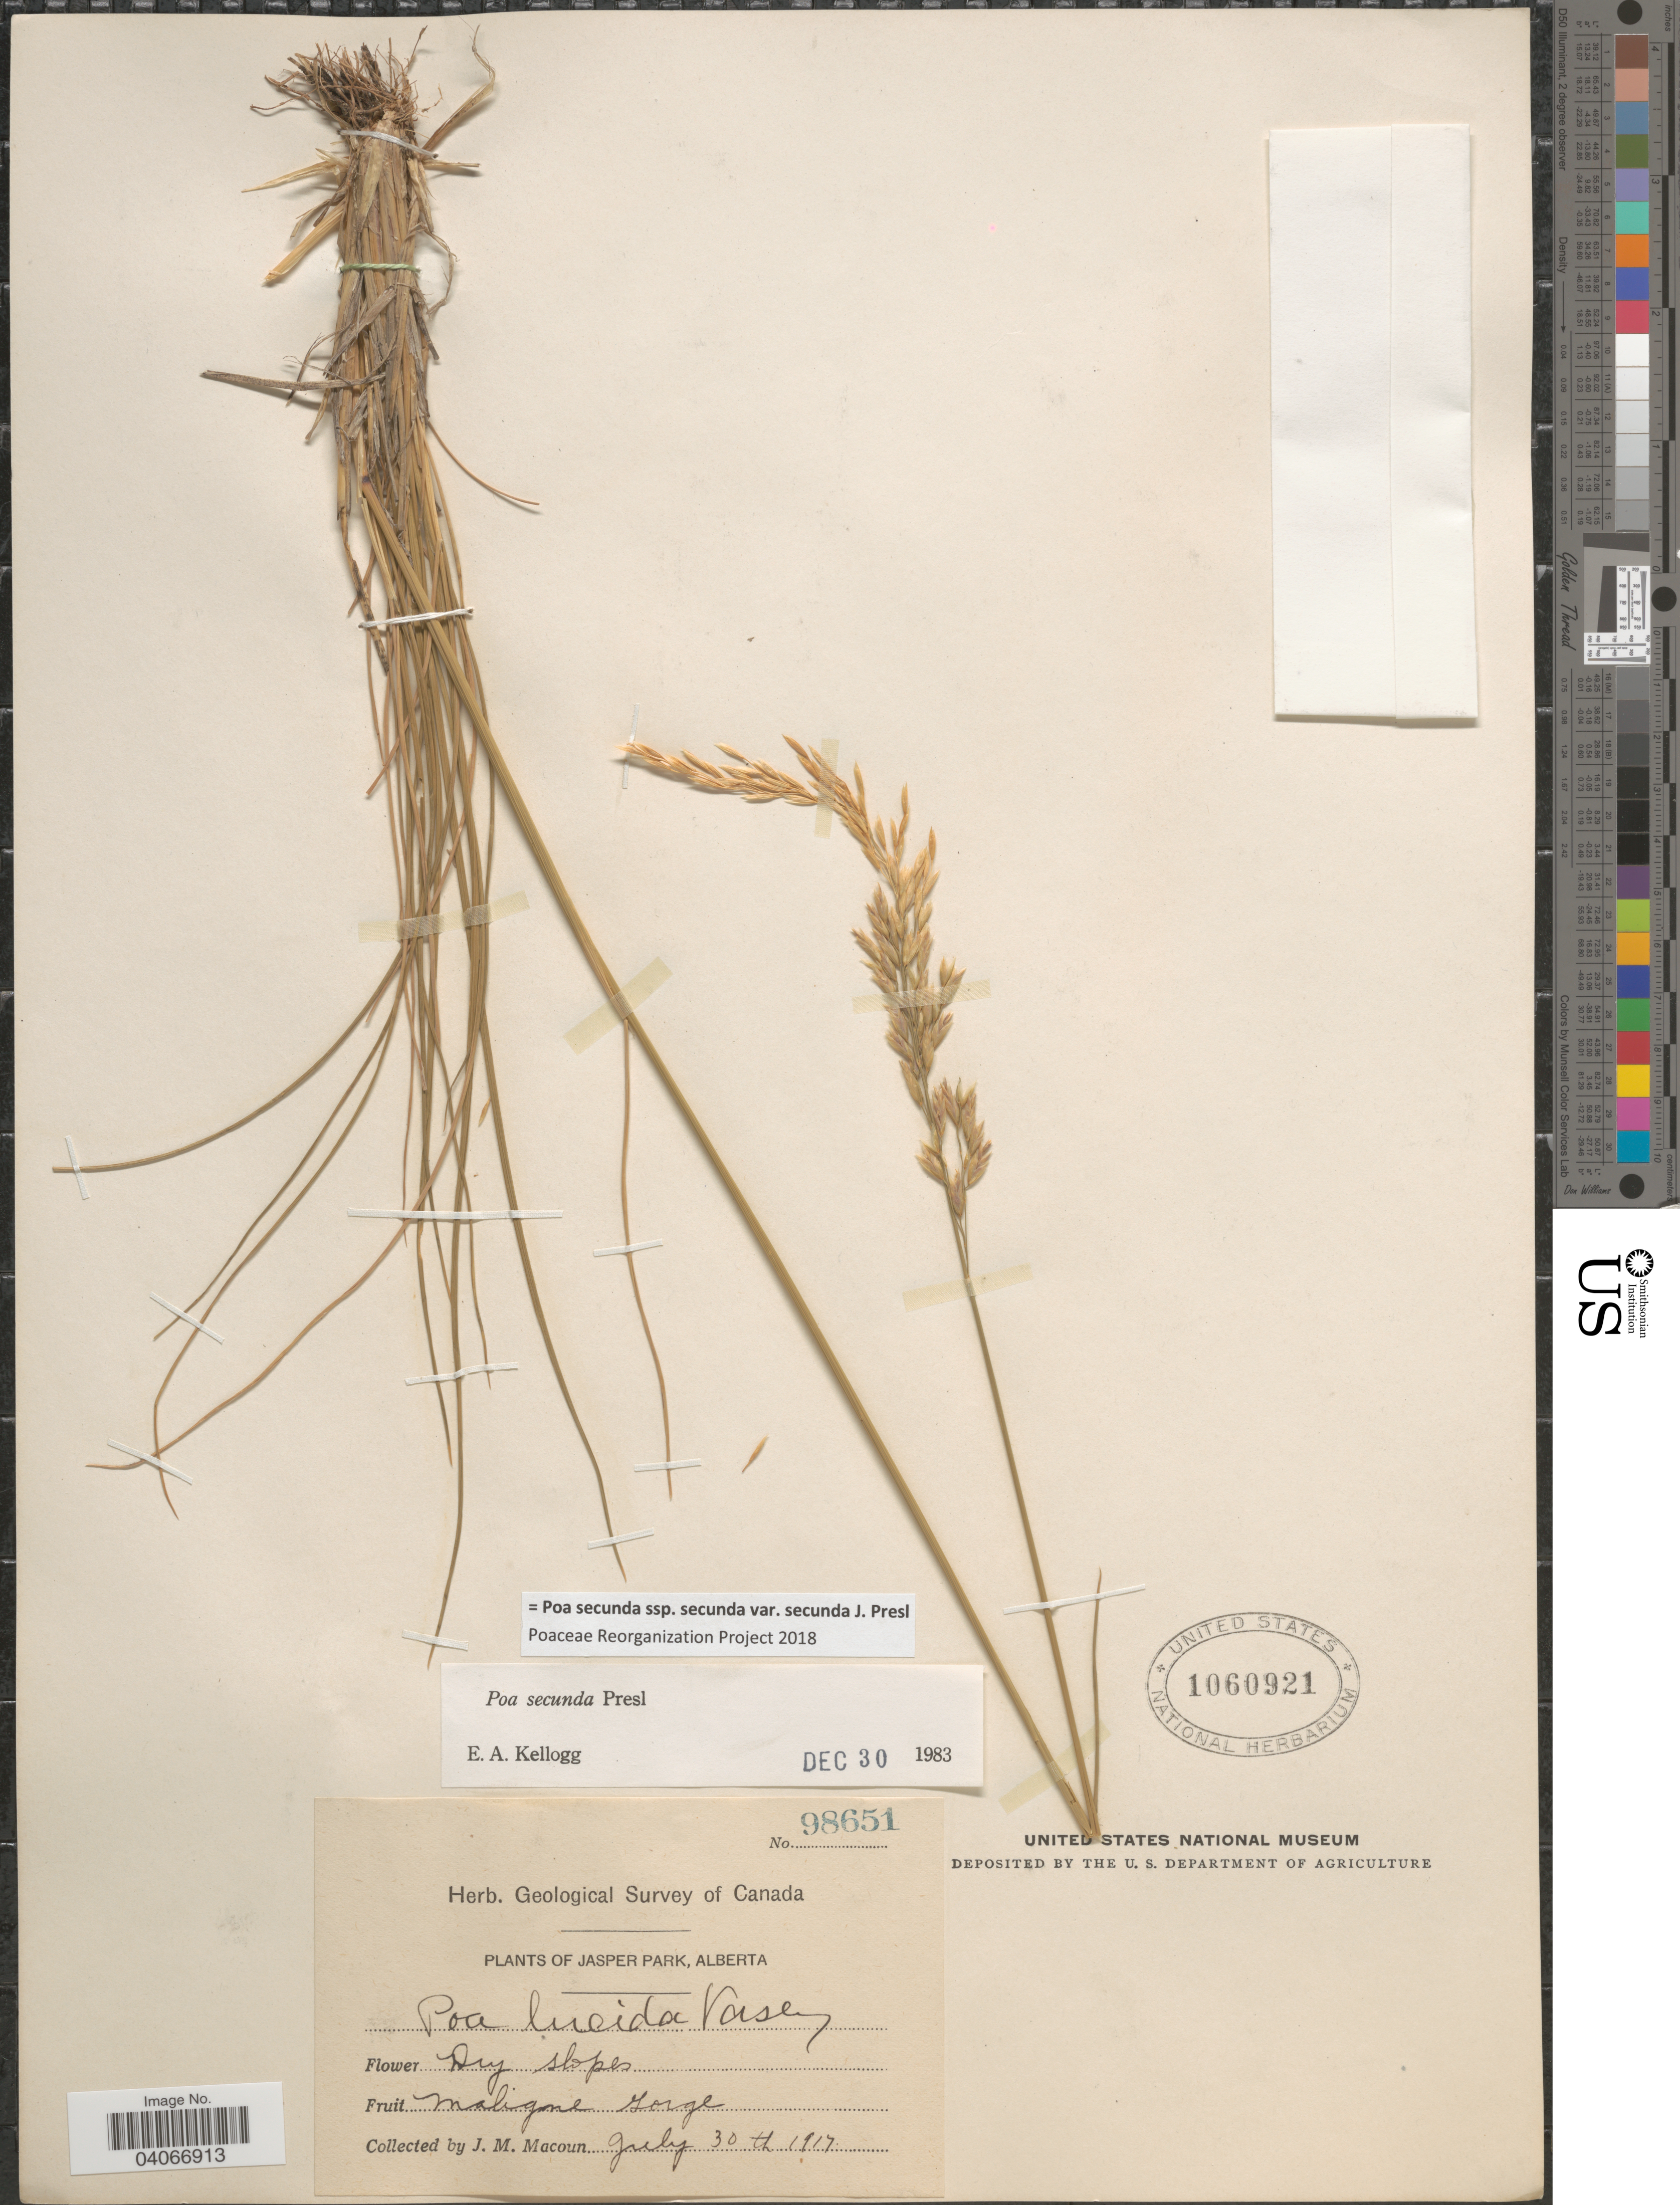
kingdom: Plantae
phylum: Tracheophyta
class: Liliopsida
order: Poales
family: Poaceae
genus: Poa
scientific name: Poa secunda subsp. secunda var. secunda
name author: J. Presl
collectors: J. M. Macoun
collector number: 98651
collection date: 1917-07-30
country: Canada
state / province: Alberta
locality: Jasper Park. Dry slopes. Maligne Gorge. Herb. Geological Survey of Canada.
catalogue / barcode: US 1060921